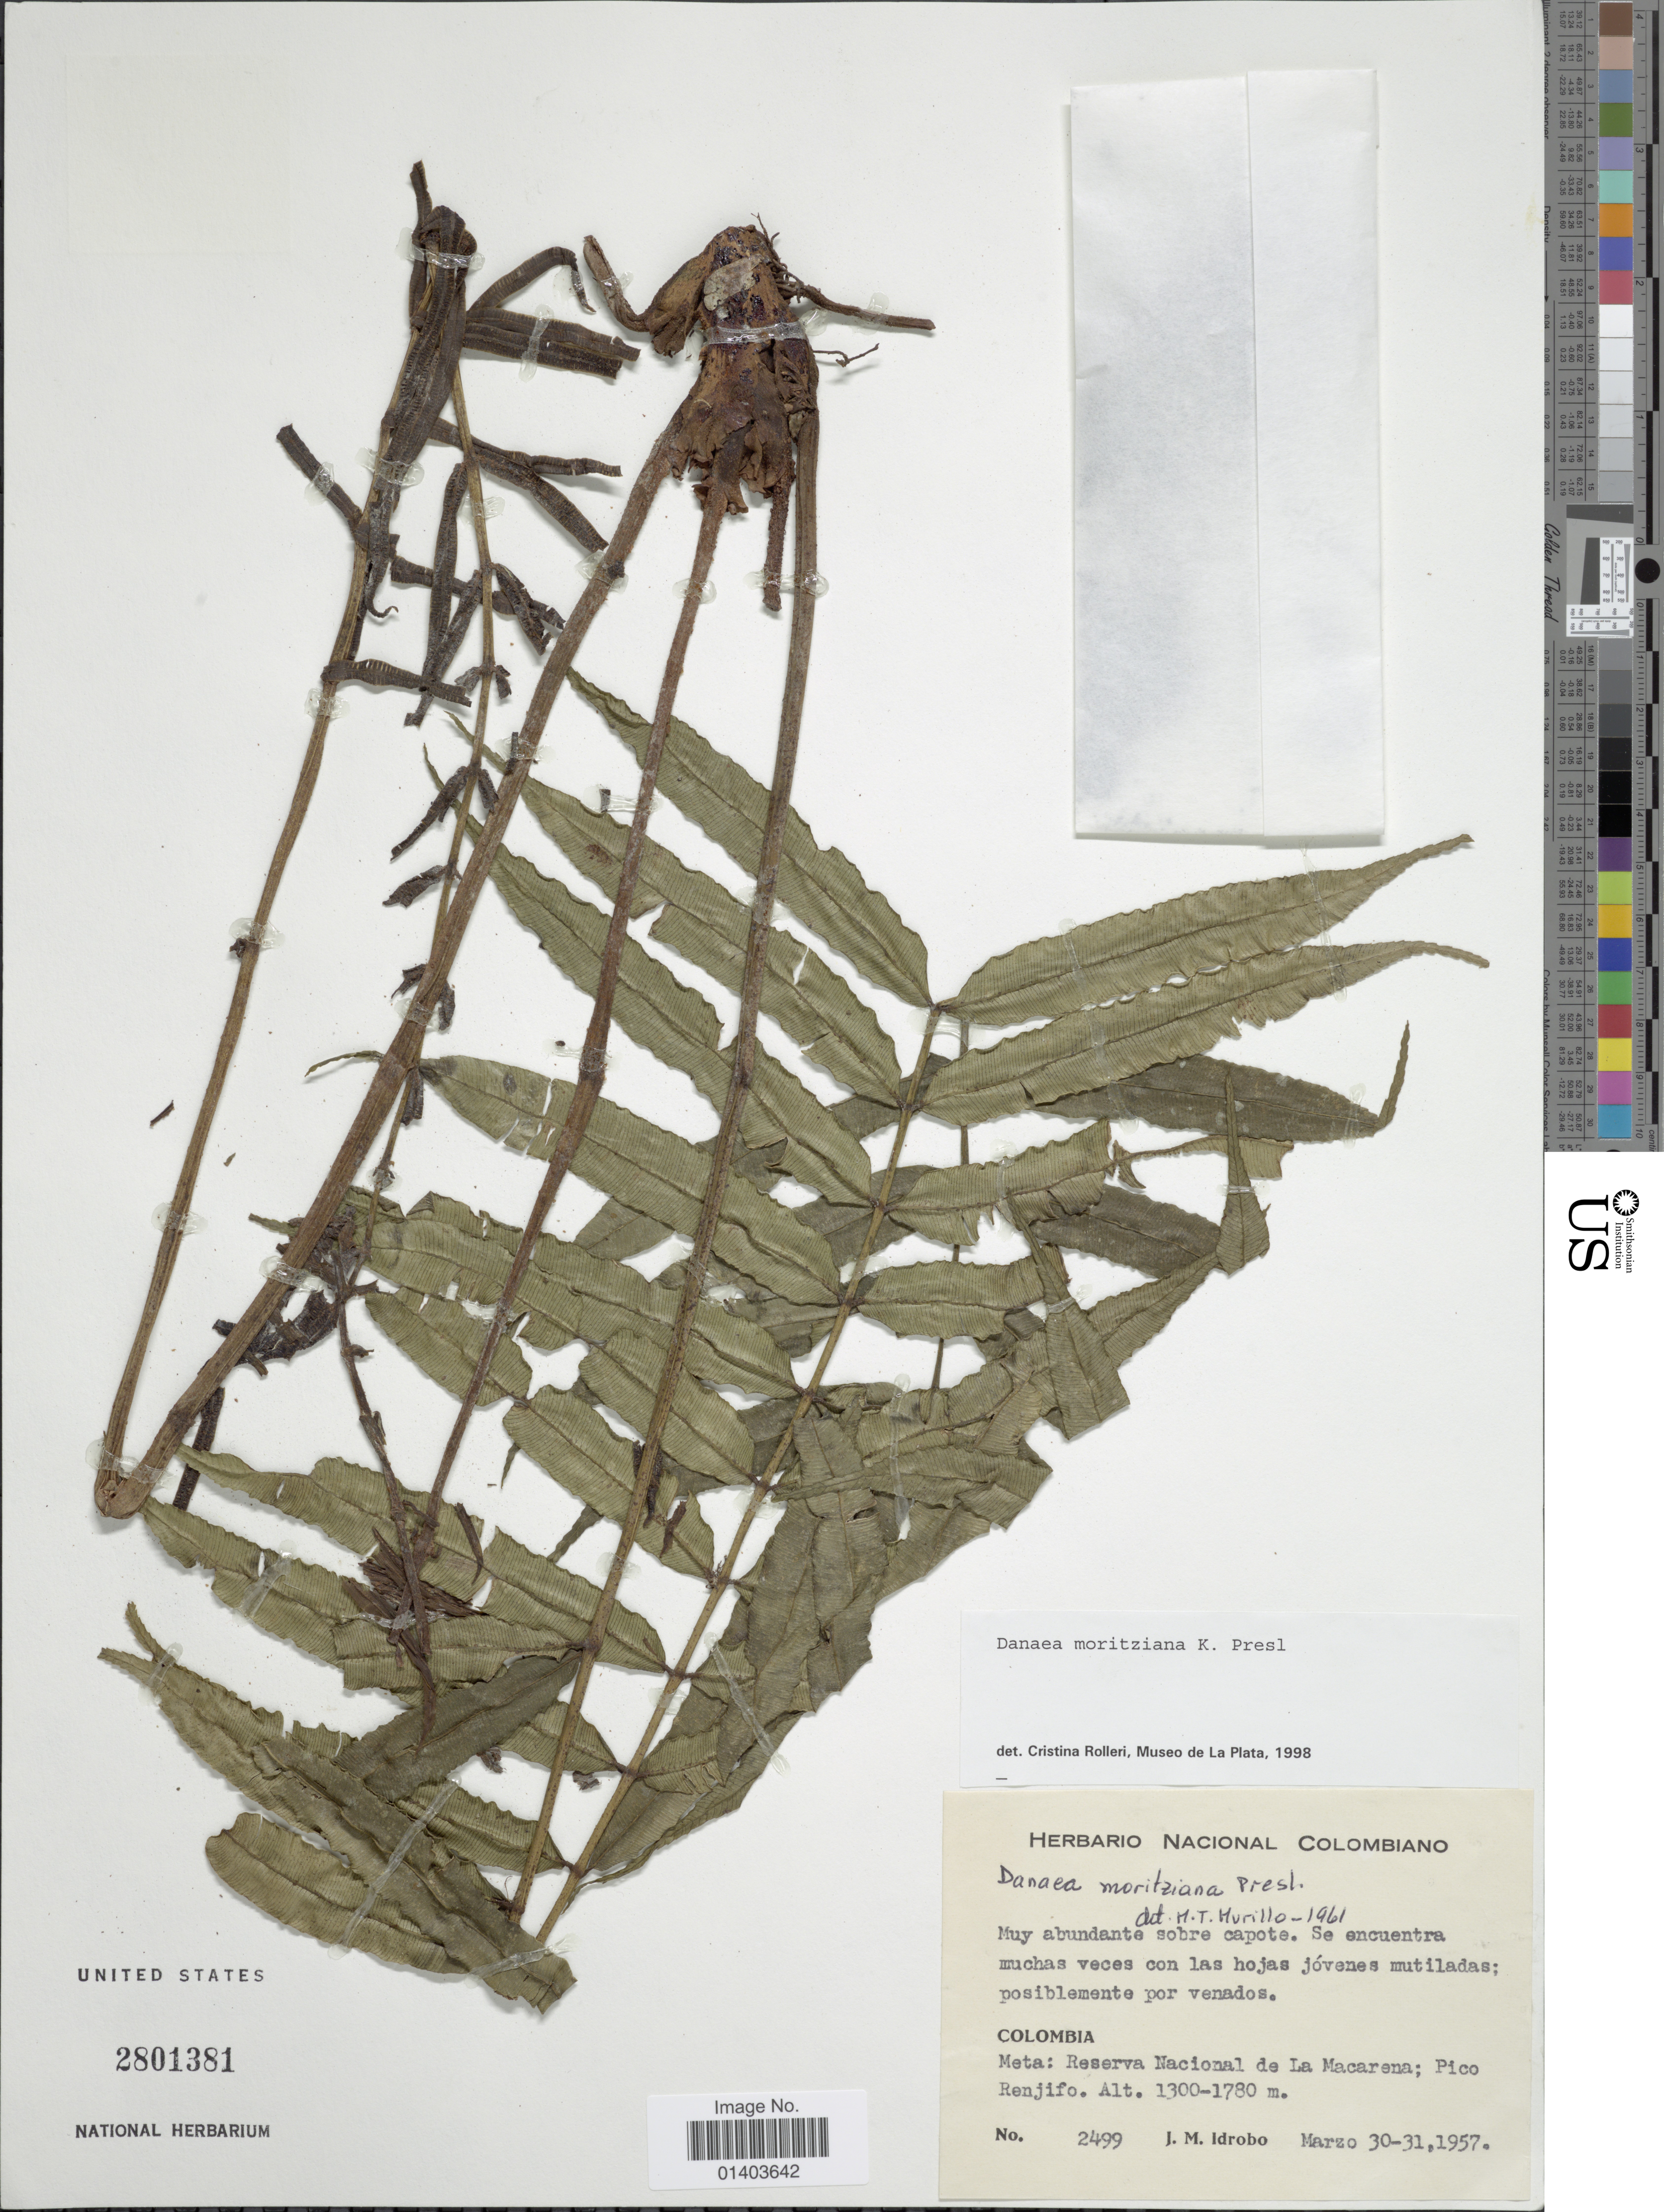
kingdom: Plantae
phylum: Tracheophyta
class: Polypodiopsida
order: Marattiales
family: Marattiaceae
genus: Danaea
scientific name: Danaea moritziana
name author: C. Presl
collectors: J. M. Idrobo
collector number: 2499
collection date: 1957-03-30/1957-03-31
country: Colombia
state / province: Meta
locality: Reserva Nacional de La Macarena; Pico Renjifo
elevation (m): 1300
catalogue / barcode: US 2801381